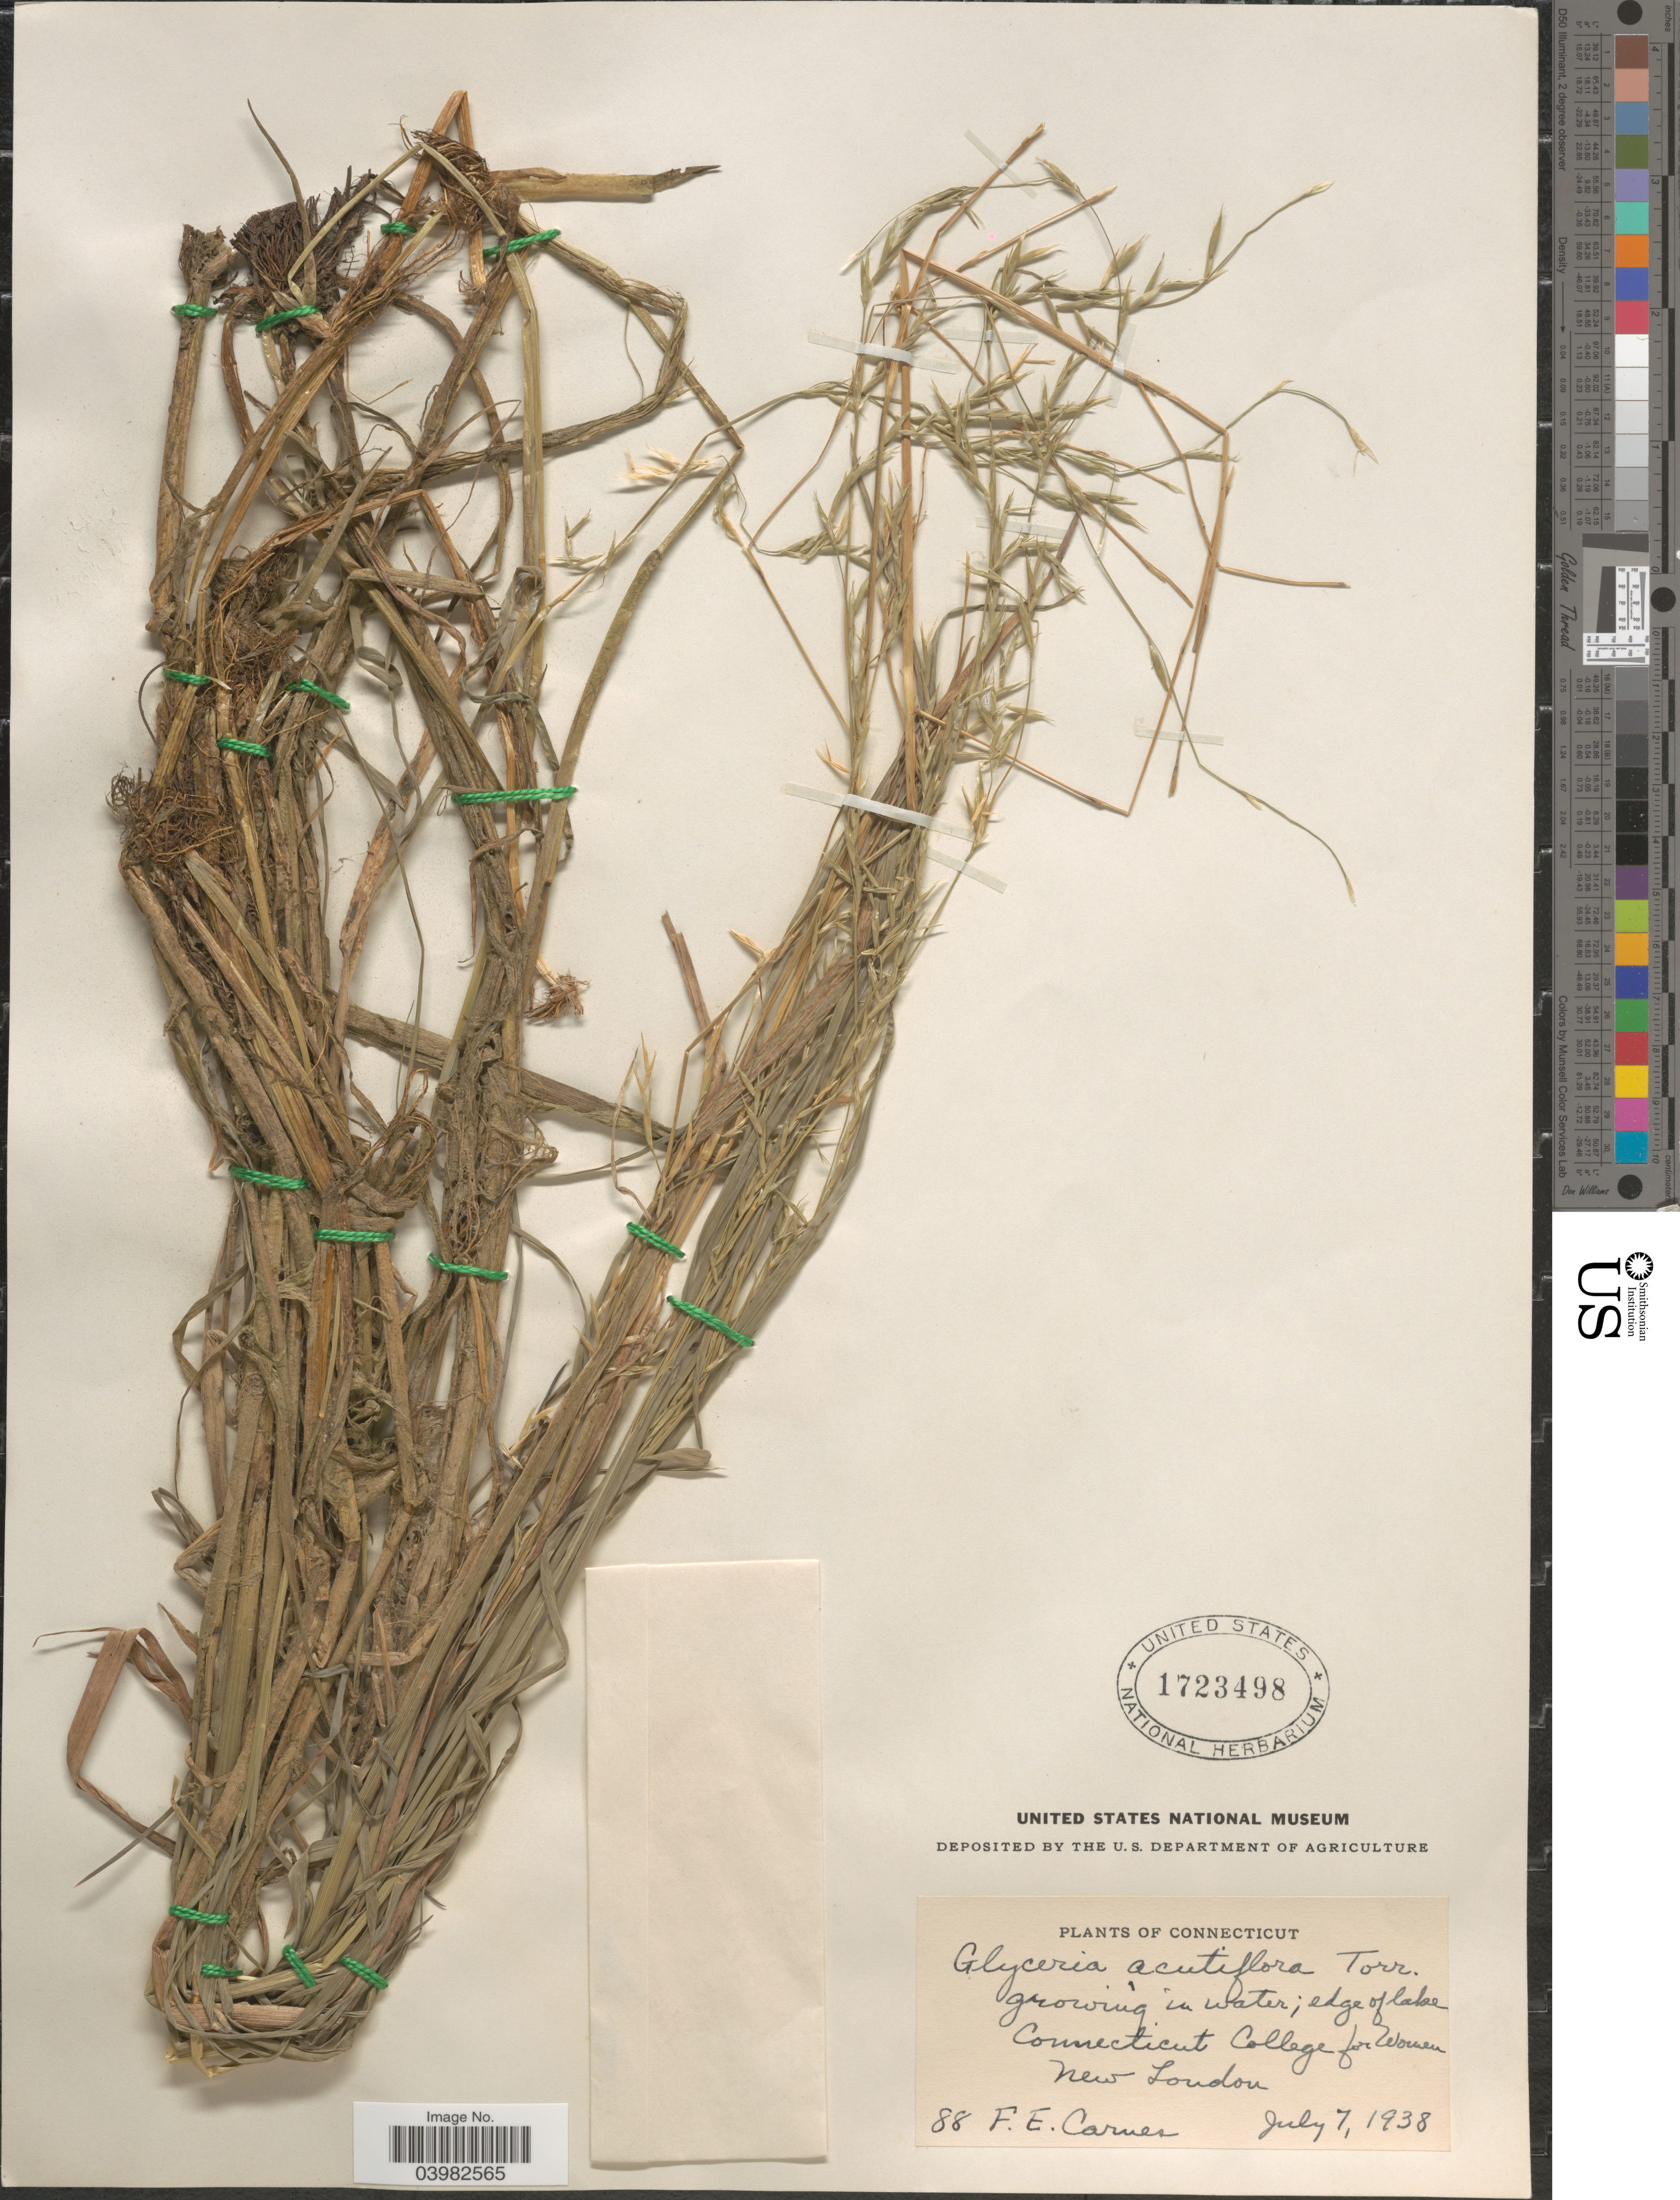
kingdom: Plantae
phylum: Tracheophyta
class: Liliopsida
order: Poales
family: Poaceae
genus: Glyceria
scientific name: Glyceria acutiflora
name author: Torr.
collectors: F. Carnes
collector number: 88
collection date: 1938-07-07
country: United States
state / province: Connecticut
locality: Edge of lake. Connecticut College for Women. New London.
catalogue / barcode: US 1723498